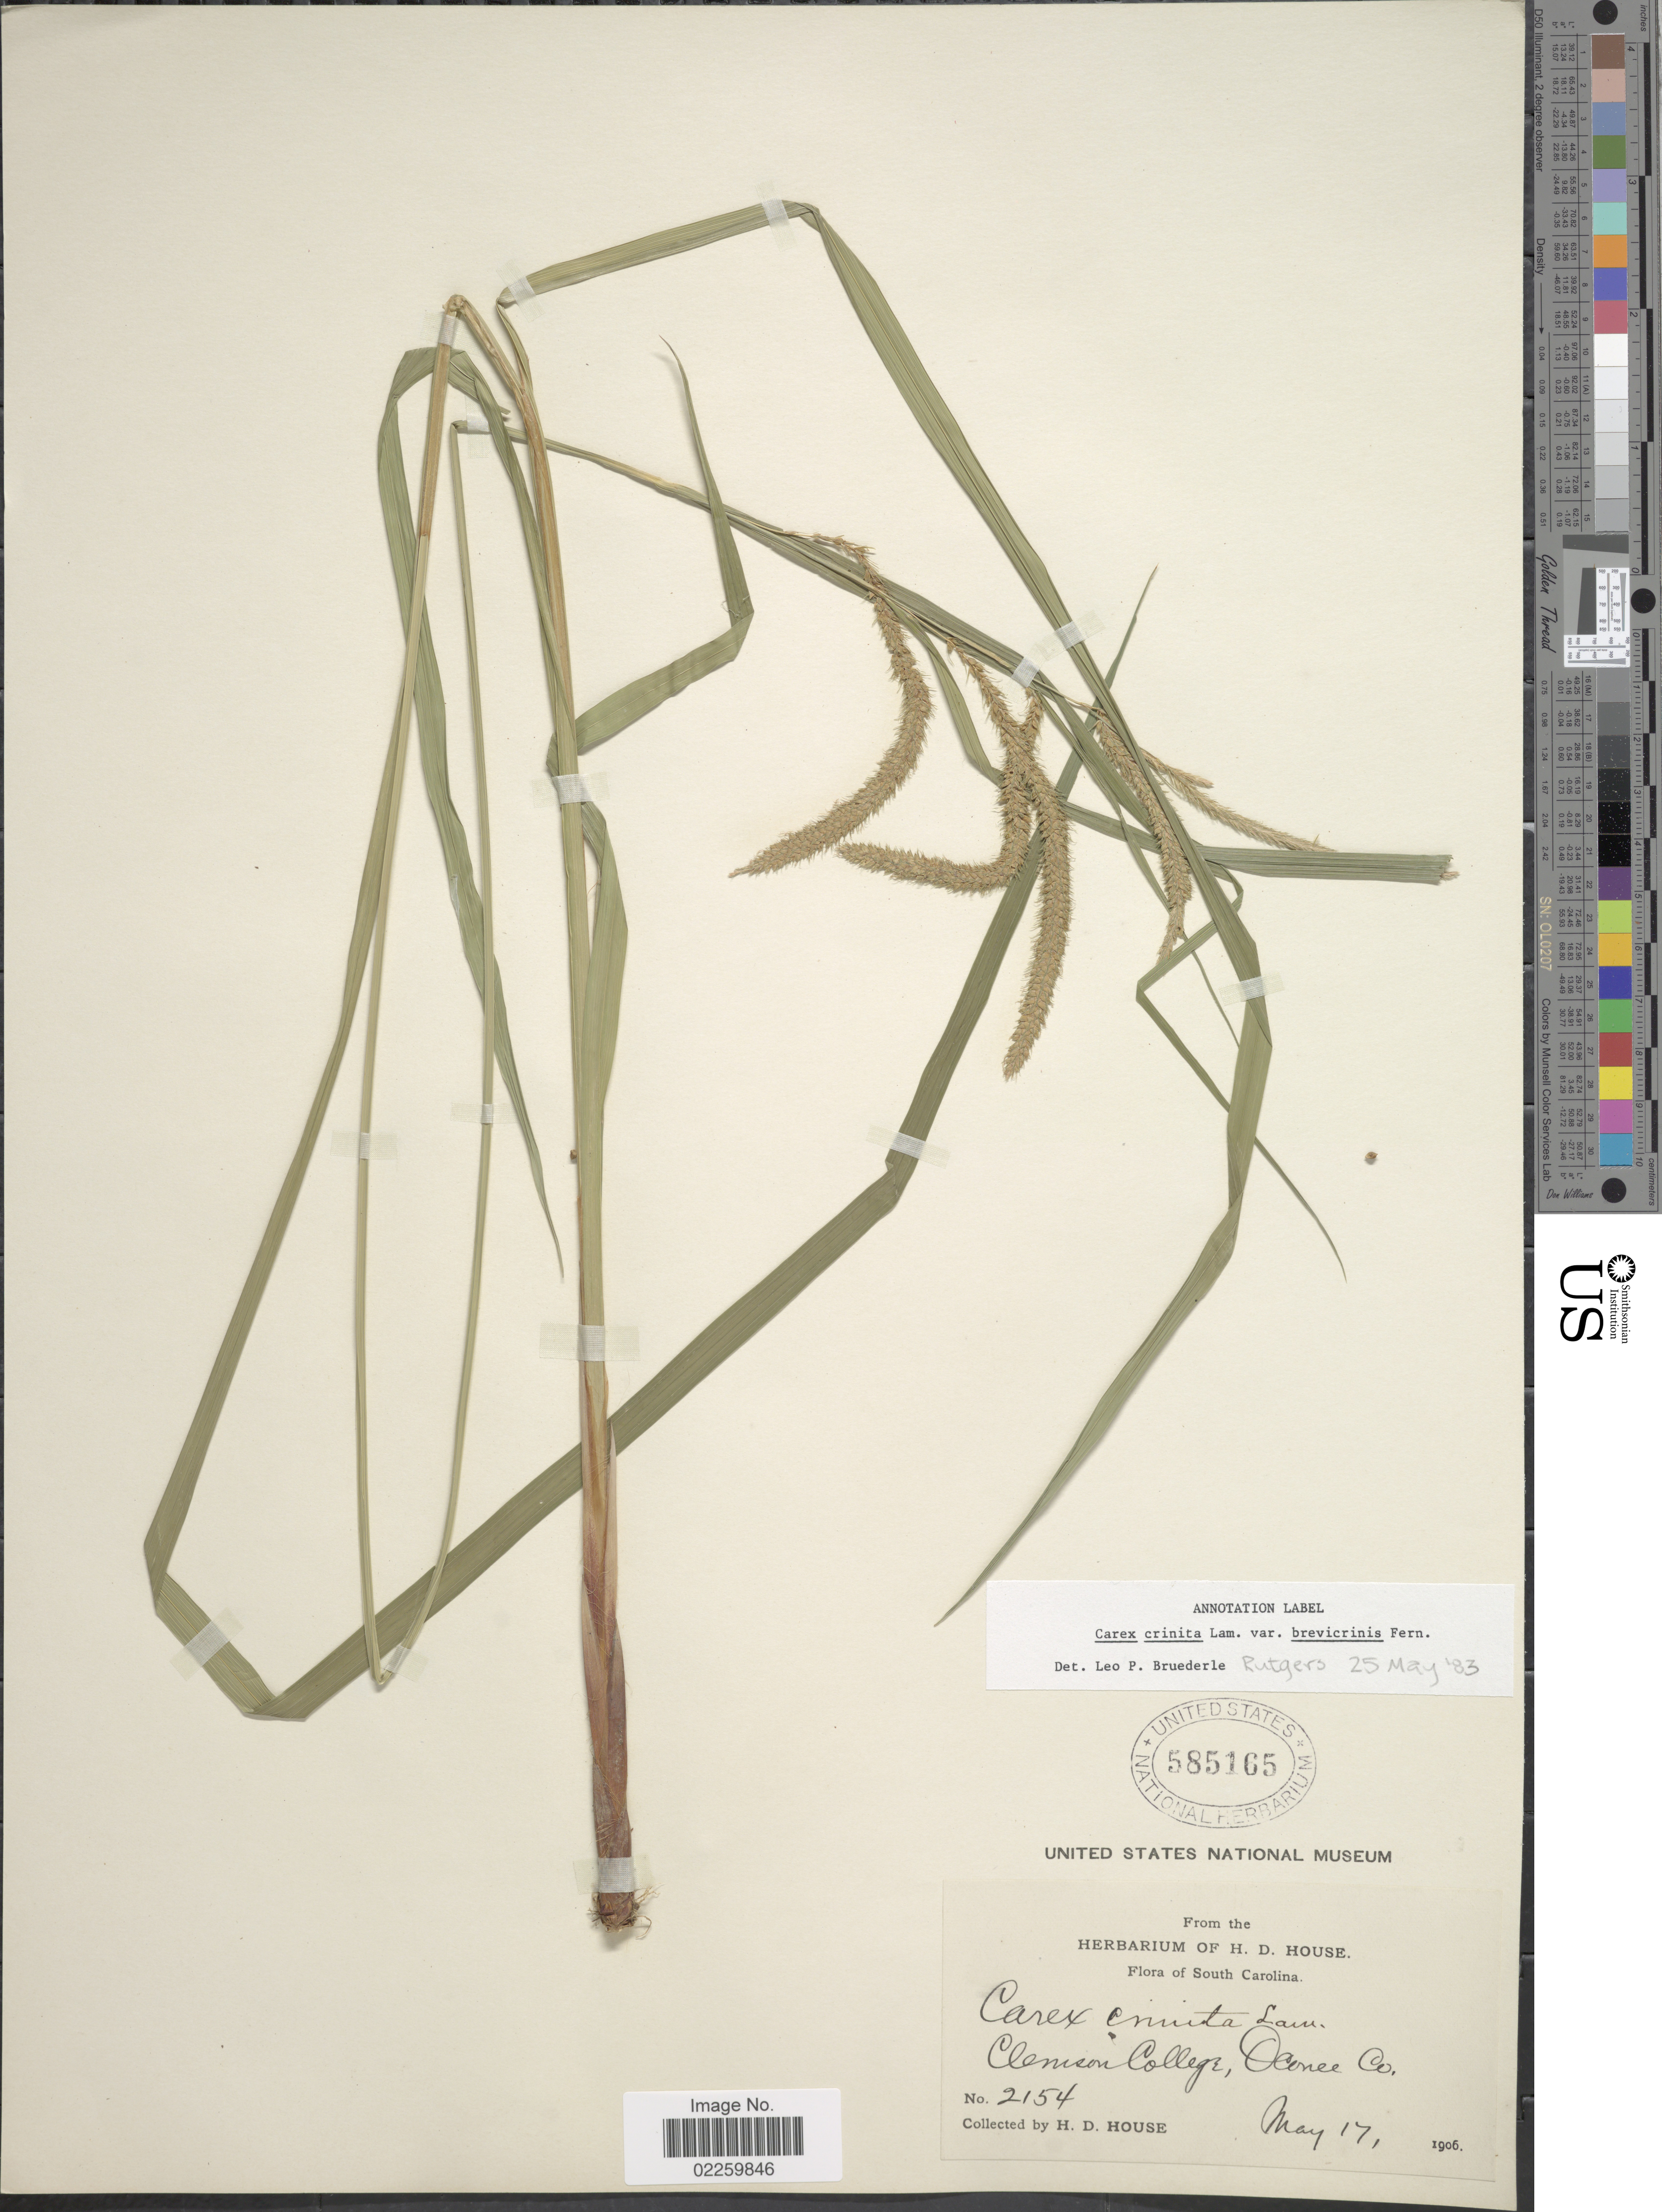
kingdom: Plantae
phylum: Tracheophyta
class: Liliopsida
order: Poales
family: Cyperaceae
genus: Carex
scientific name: Carex crinita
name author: Lam.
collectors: H. D. House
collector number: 2154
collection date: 1906-05-17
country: United States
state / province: South Carolina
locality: Clemson College, Oconee Co.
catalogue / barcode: US 585165